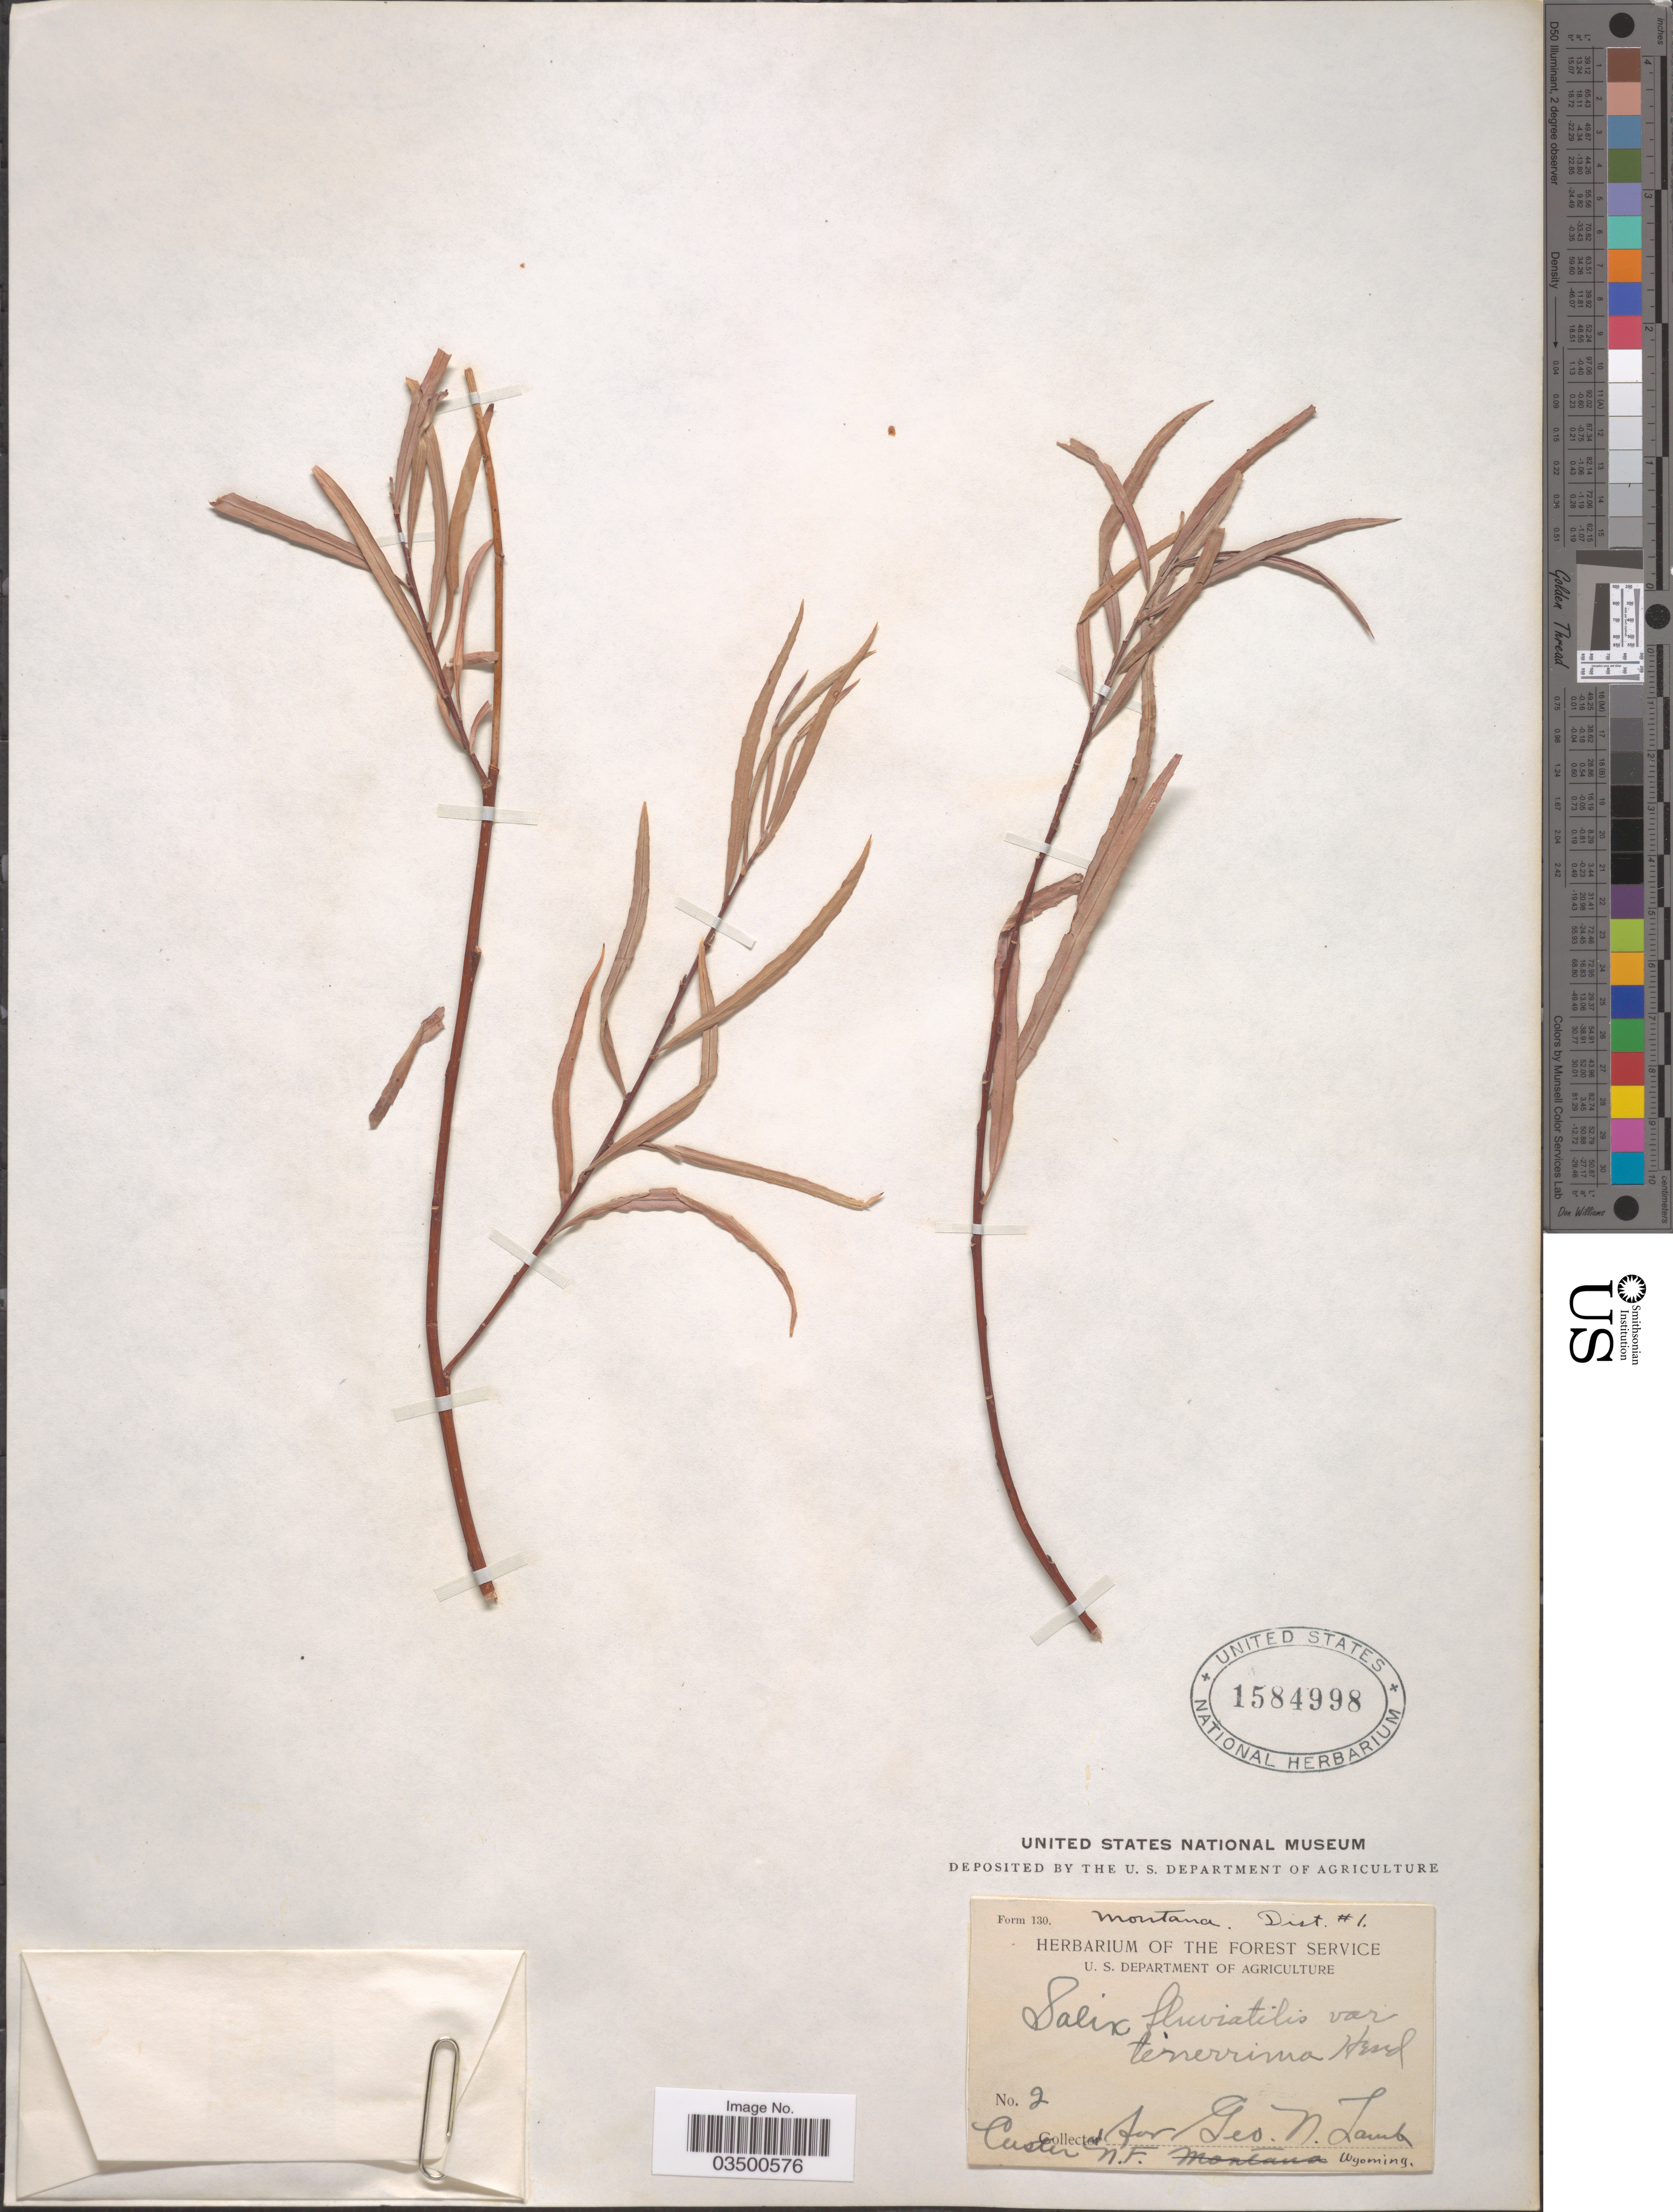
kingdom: Plantae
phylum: Tracheophyta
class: Magnoliopsida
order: Malpighiales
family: Salicaceae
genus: Salix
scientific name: Salix fluviatilis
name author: Nutt.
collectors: Ex herb. of the Forest Service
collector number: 2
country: United States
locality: Montana. Dist. #1. Custer N.F. Wyoming. [unsure placement]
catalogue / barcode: US 1584998